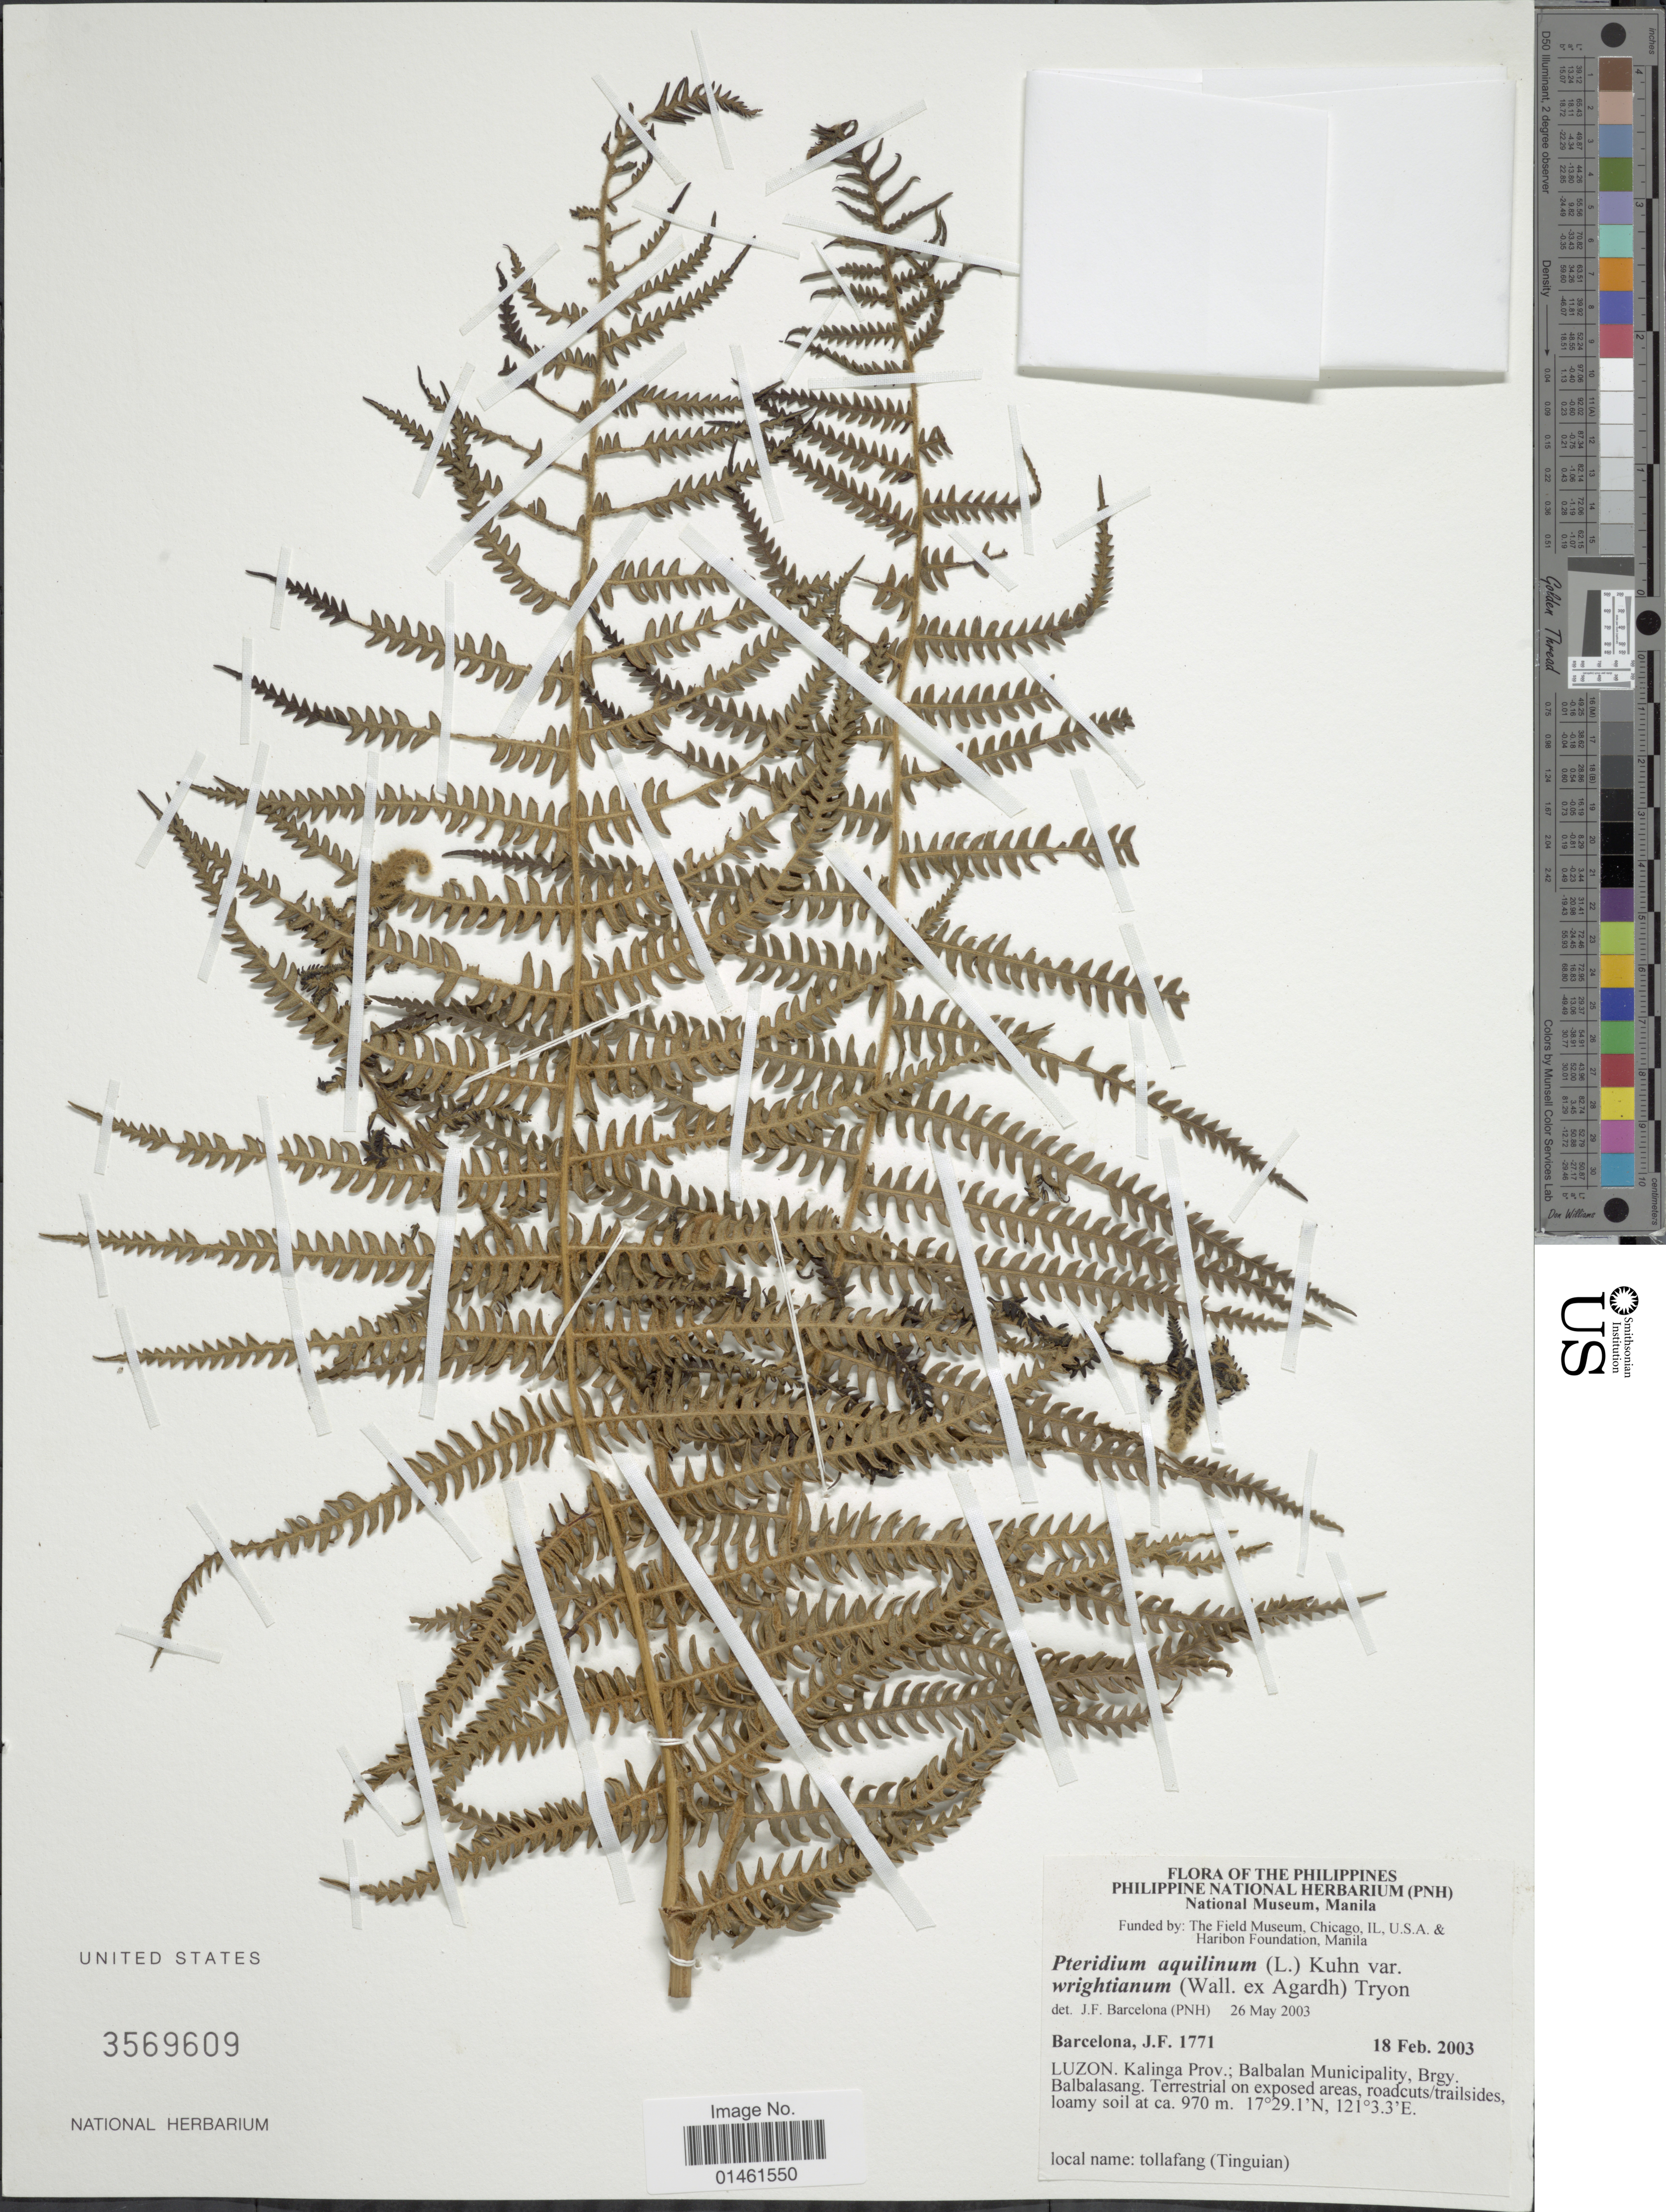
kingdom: Plantae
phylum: Tracheophyta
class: Polypodiopsida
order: Polypodiales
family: Dennstaedtiaceae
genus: Pteridium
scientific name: Pteridium aquilinum var. wightianum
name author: (J. Agardh) R.M. Tryon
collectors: J. F. Barcelona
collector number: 1771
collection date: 2003-02-18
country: Philippines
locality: Luzon, Kalinga prov.: Balbalan Municipality, Brgy. Balbalasang, Terrestrial on exposed areas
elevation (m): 970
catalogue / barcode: US 3569609